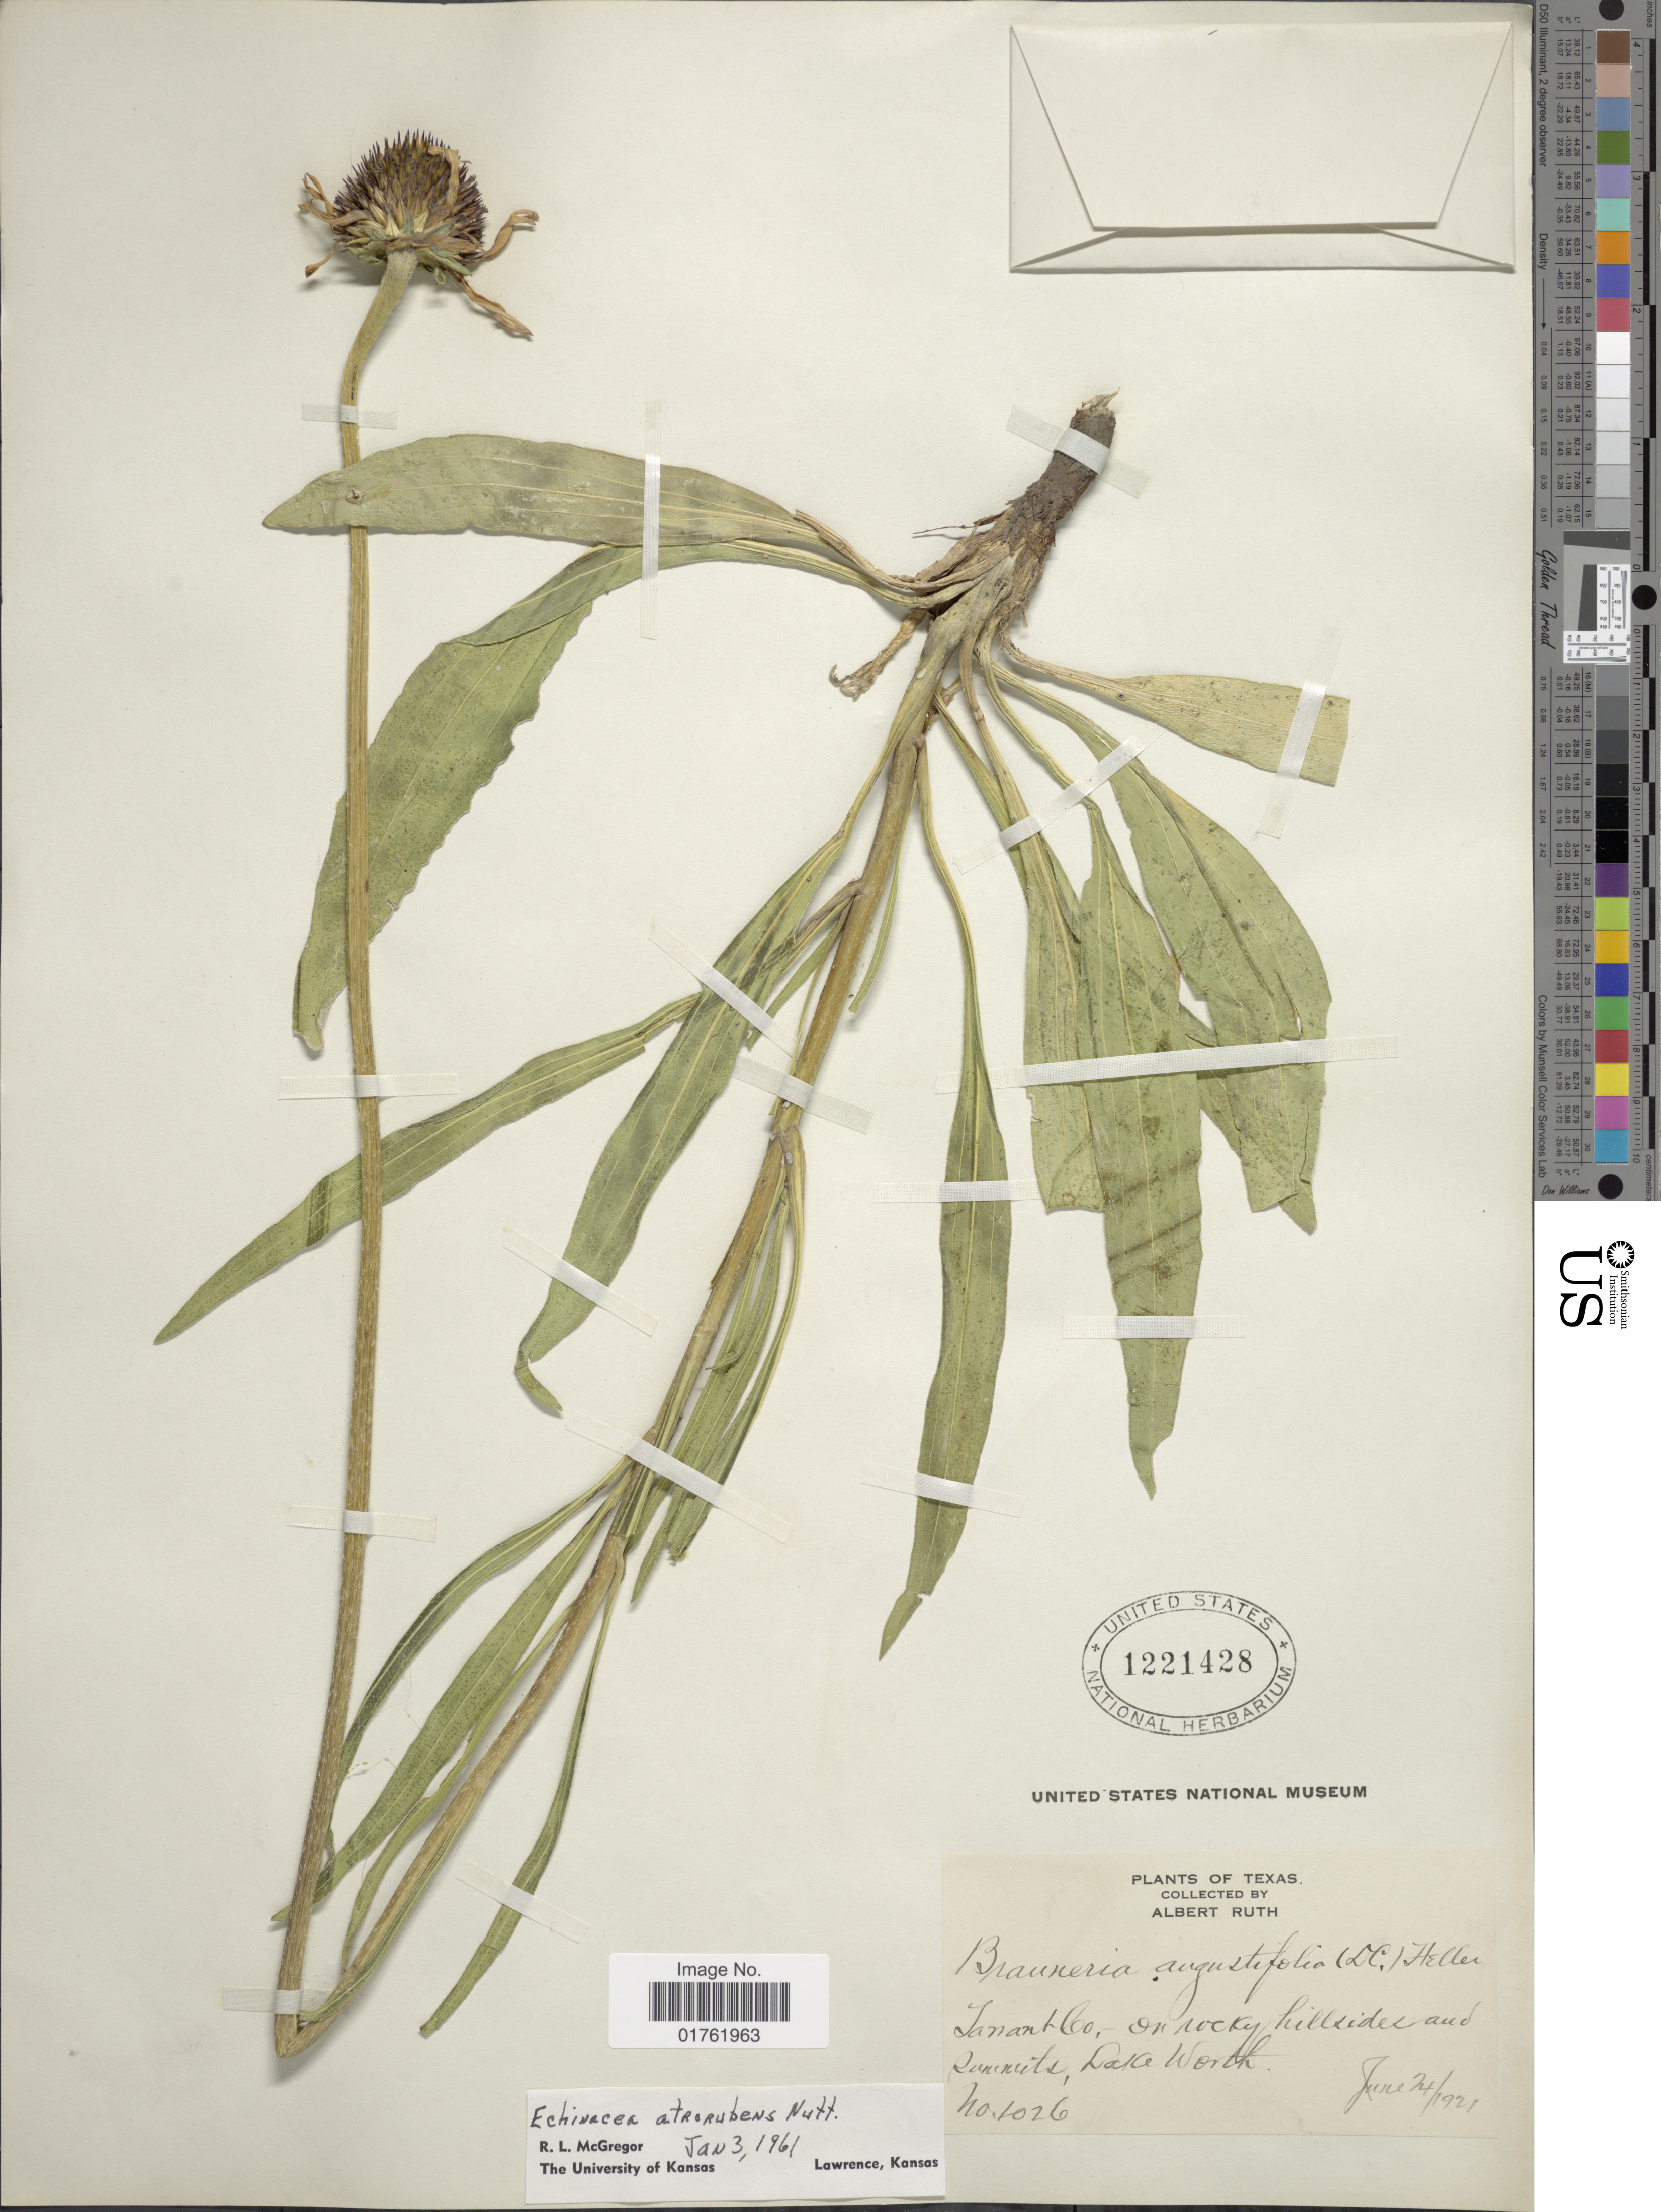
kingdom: Plantae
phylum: Tracheophyta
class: Magnoliopsida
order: Asterales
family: Asteraceae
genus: Echinacea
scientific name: Echinacea atrorubens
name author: (Nutt.) Nutt.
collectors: A. Ruth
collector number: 1026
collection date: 1921-06-24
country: United States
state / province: Texas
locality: Tanant Co,- on rocks hillsides and summits, Lake Worth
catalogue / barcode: US 1221428